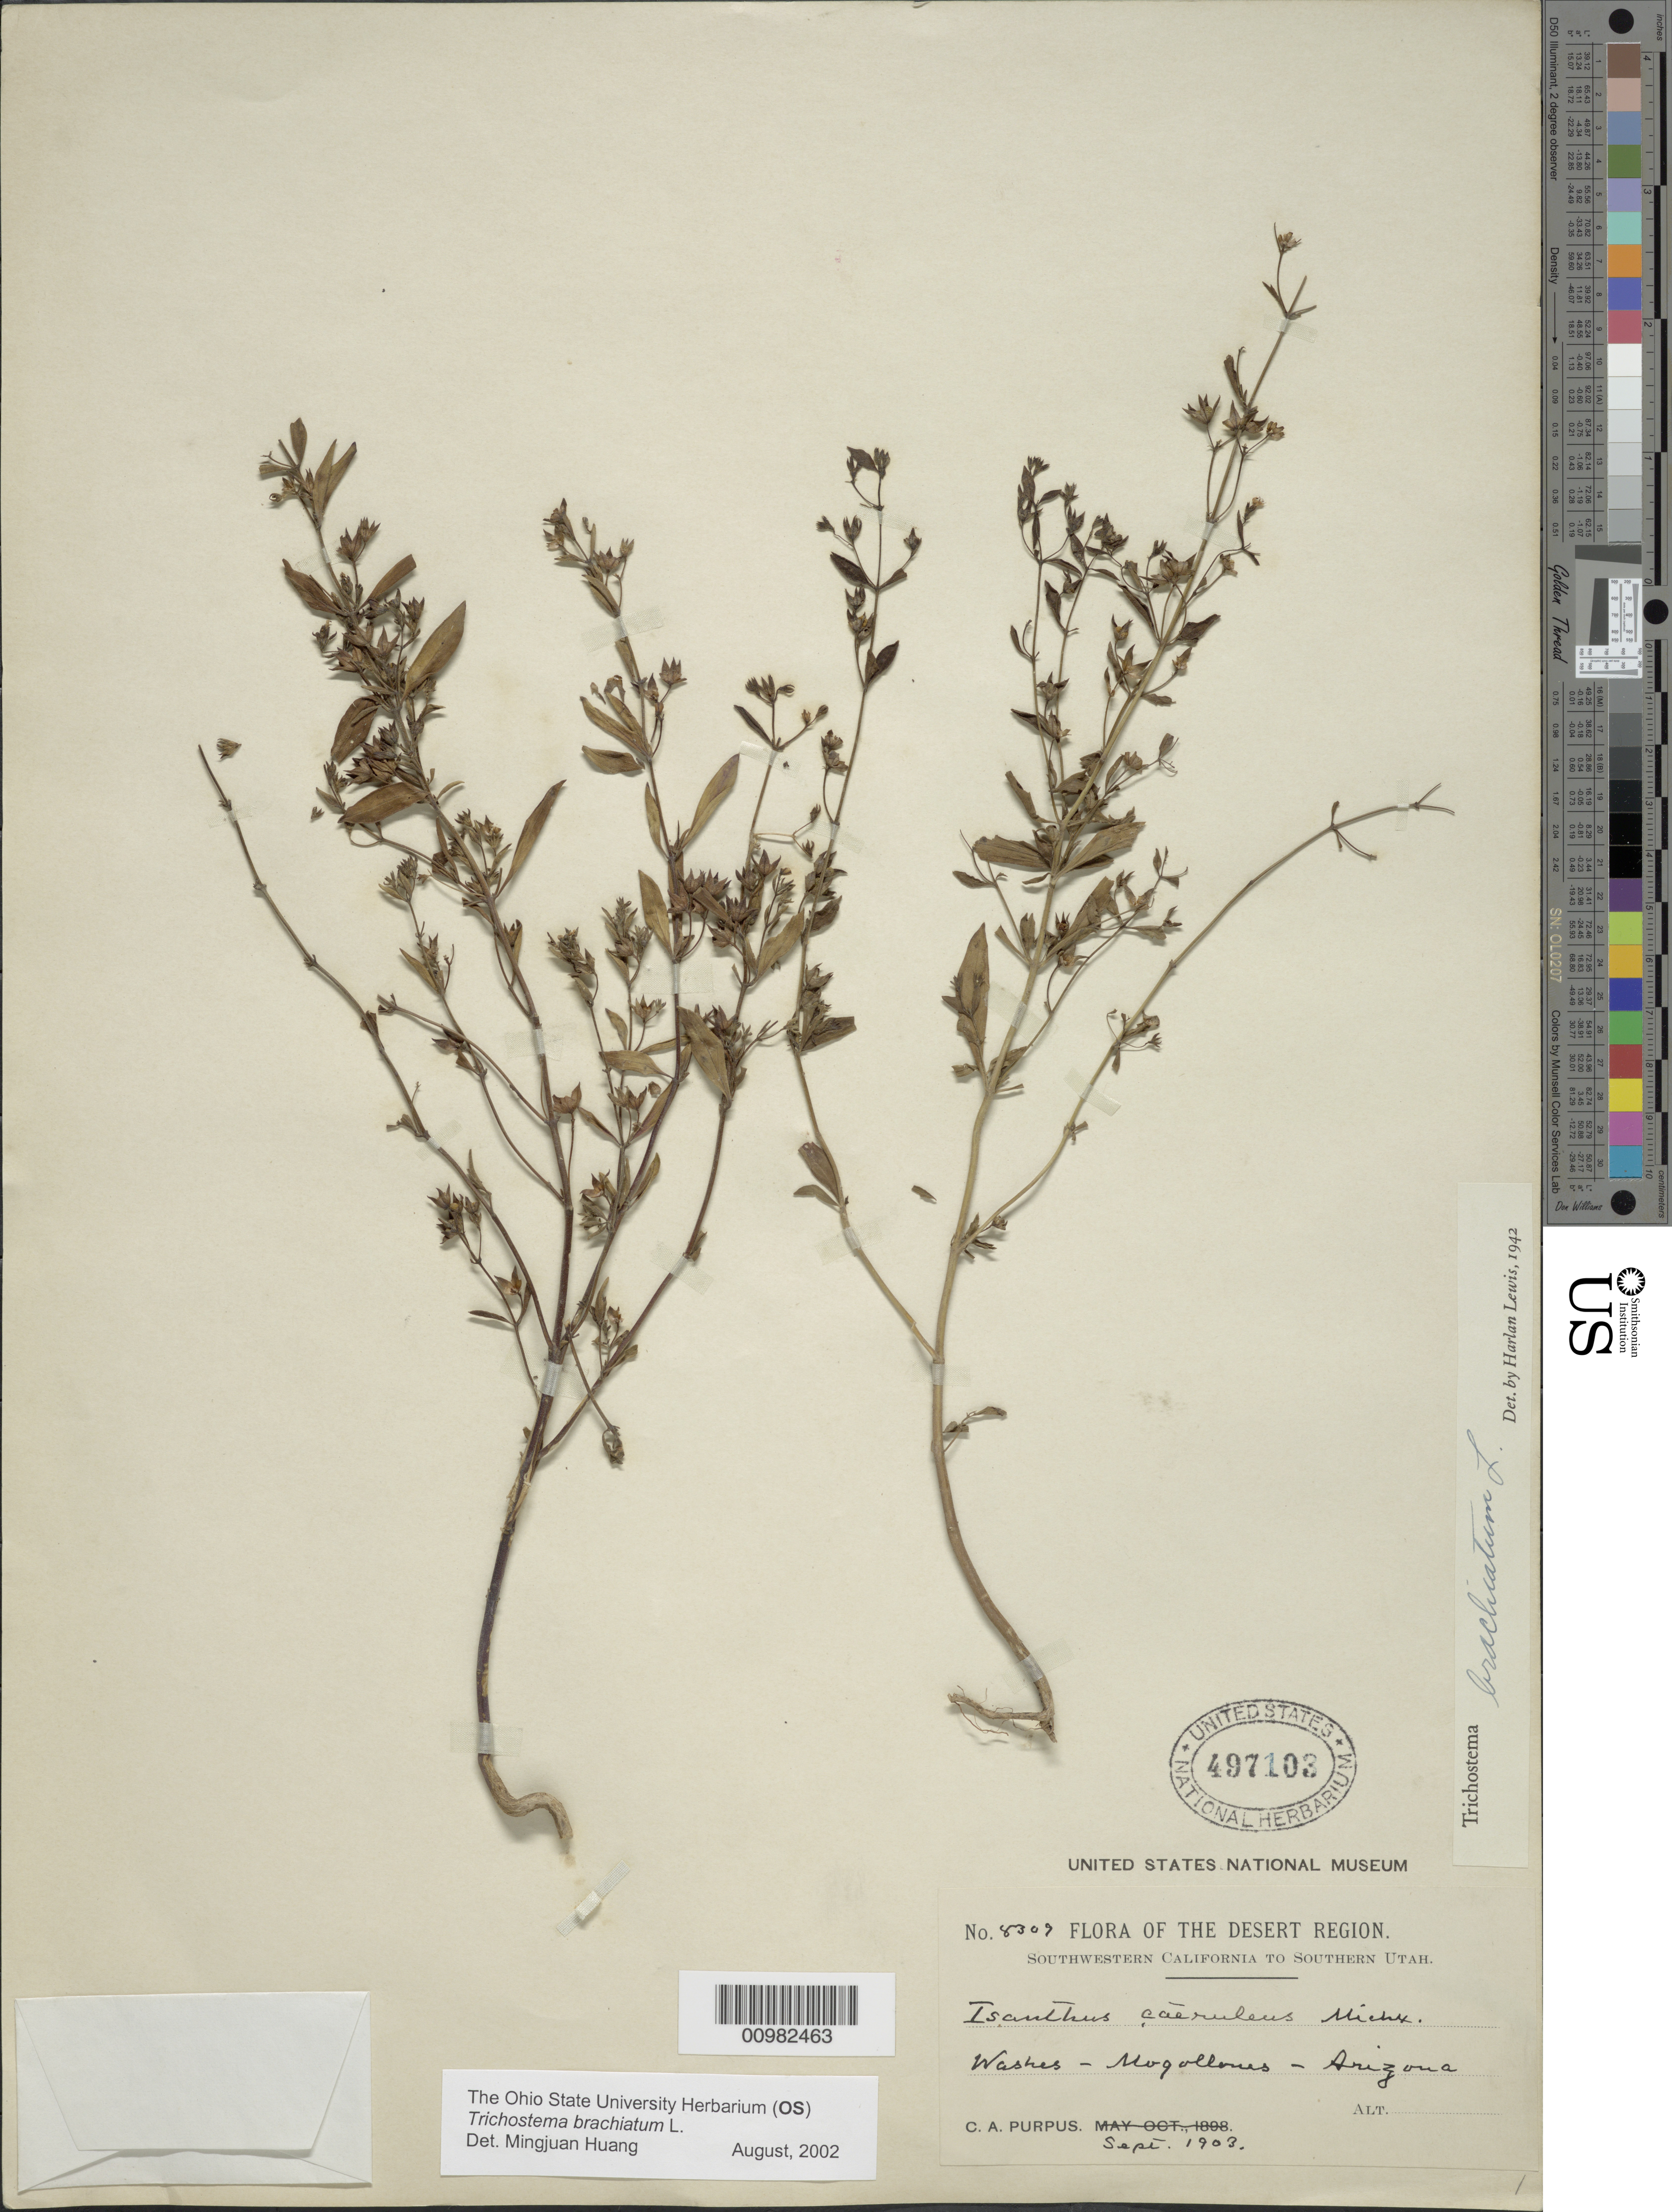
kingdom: Plantae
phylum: Tracheophyta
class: Magnoliopsida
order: Lamiales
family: Lamiaceae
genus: Trichostema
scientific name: Trichostema brachiatum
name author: L.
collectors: C. A. Purpus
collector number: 8309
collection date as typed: Sep 1903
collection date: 1903-09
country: United States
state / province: Arizona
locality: Mogollom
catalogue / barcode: US 497103